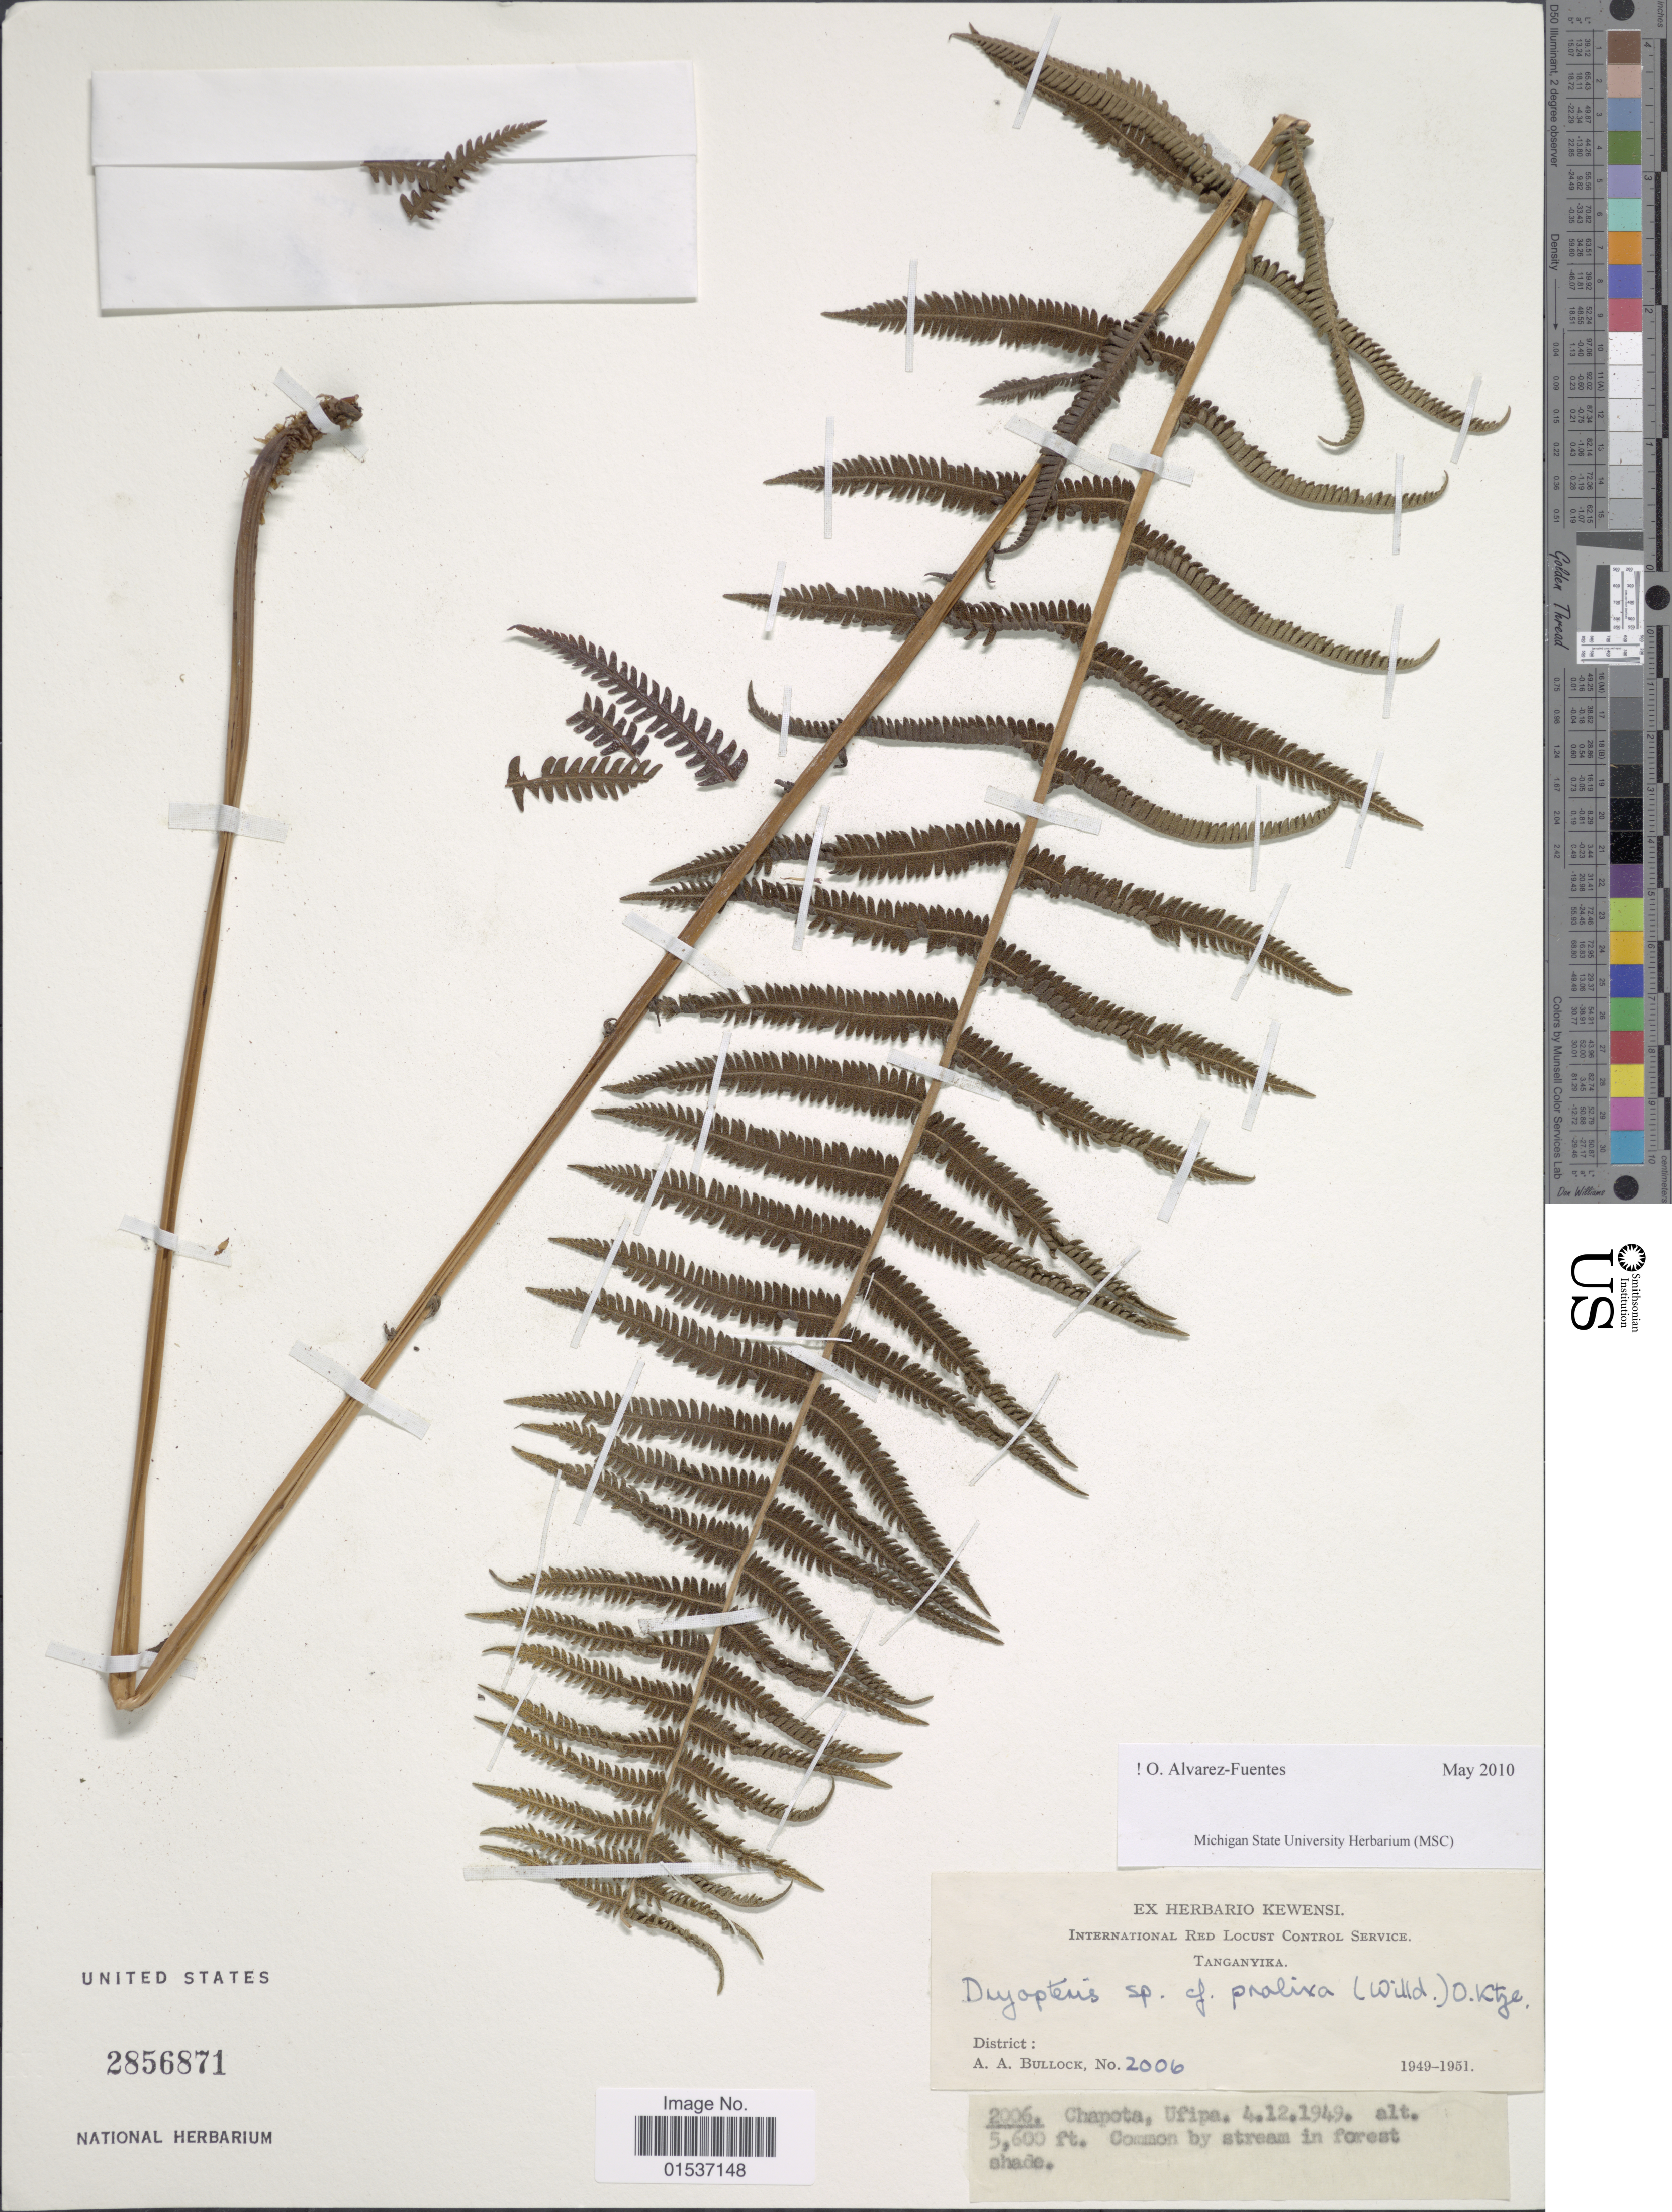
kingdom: Plantae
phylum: Tracheophyta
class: Polypodiopsida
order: Polypodiales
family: Thelypteridaceae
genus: Thelypteris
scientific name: Thelypteris bergiana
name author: (Schltdl.) Ching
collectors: A. Bullock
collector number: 2006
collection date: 1949-12-04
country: Tanzania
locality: Tanganyika, Chapota, Ufipa.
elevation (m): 1707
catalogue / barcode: US 2856871